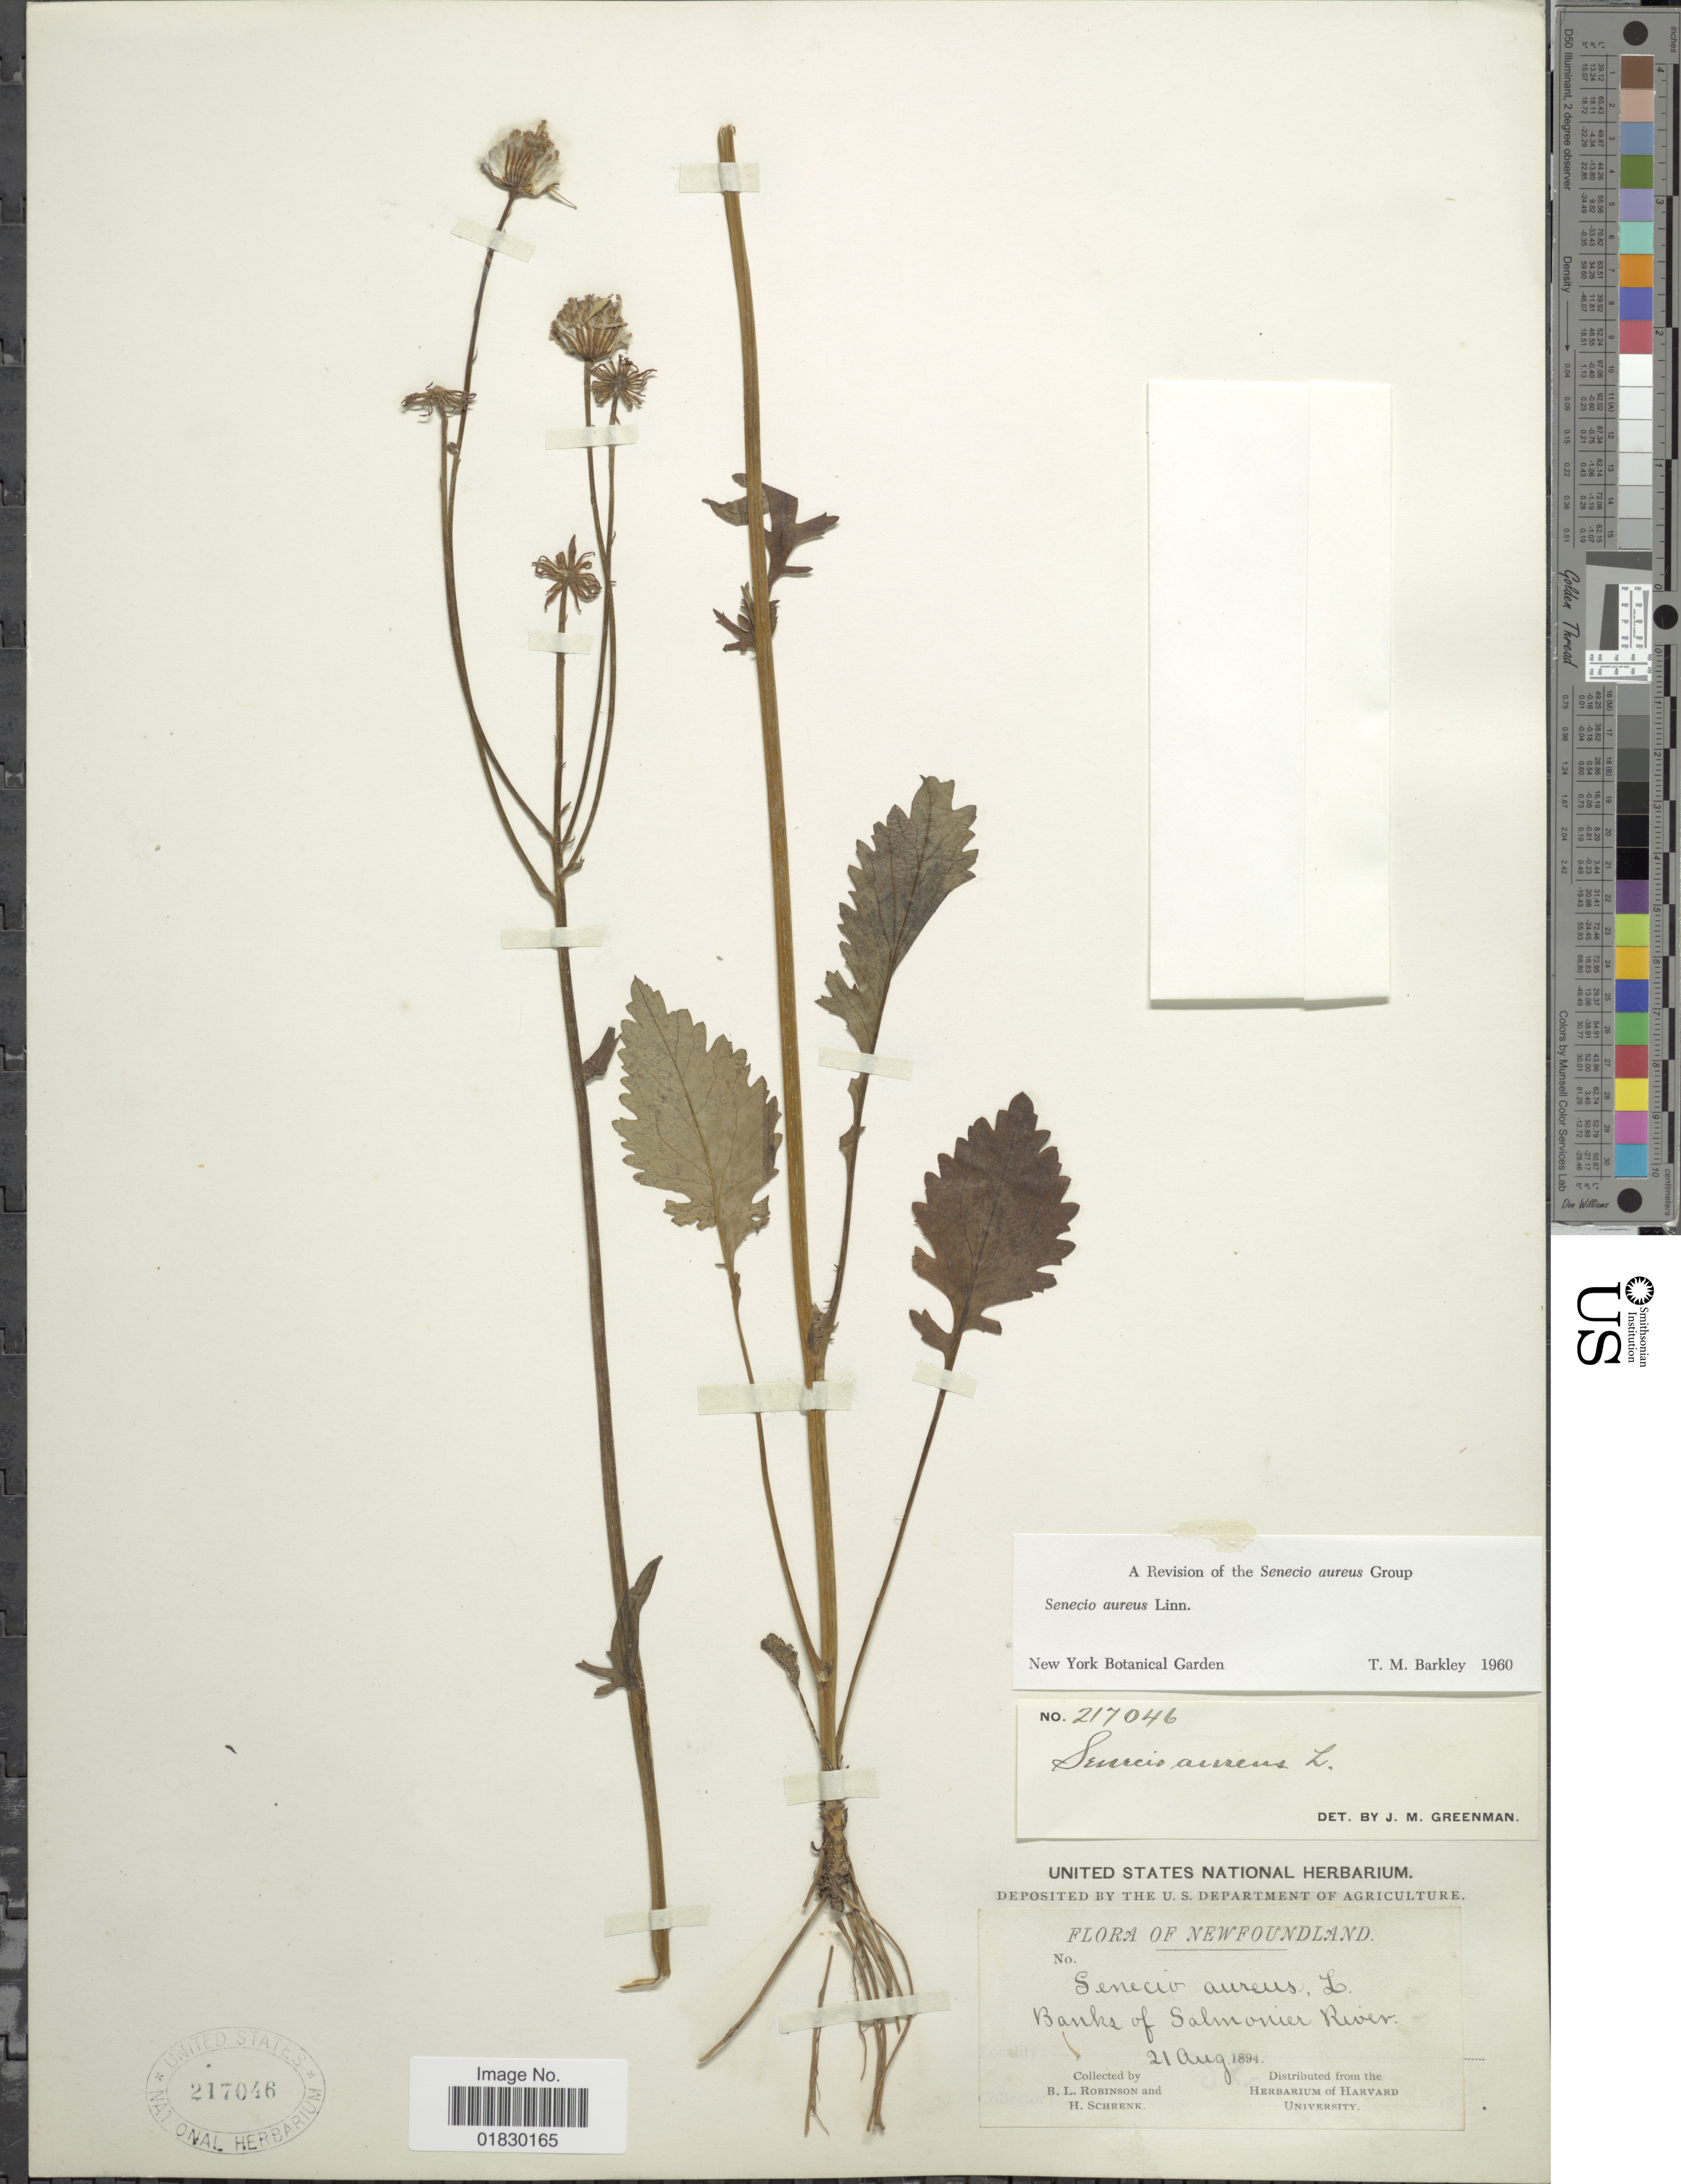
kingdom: Plantae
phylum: Tracheophyta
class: Magnoliopsida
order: Asterales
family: Asteraceae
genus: Packera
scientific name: Packera aurea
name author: (L.) Á. Löve & D. Löve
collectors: B. L. Robinson & H. v. Schrenk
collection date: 1894-08-21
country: Canada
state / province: Newfoundland and Labrador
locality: Banks of Salmonier River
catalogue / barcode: US 217046